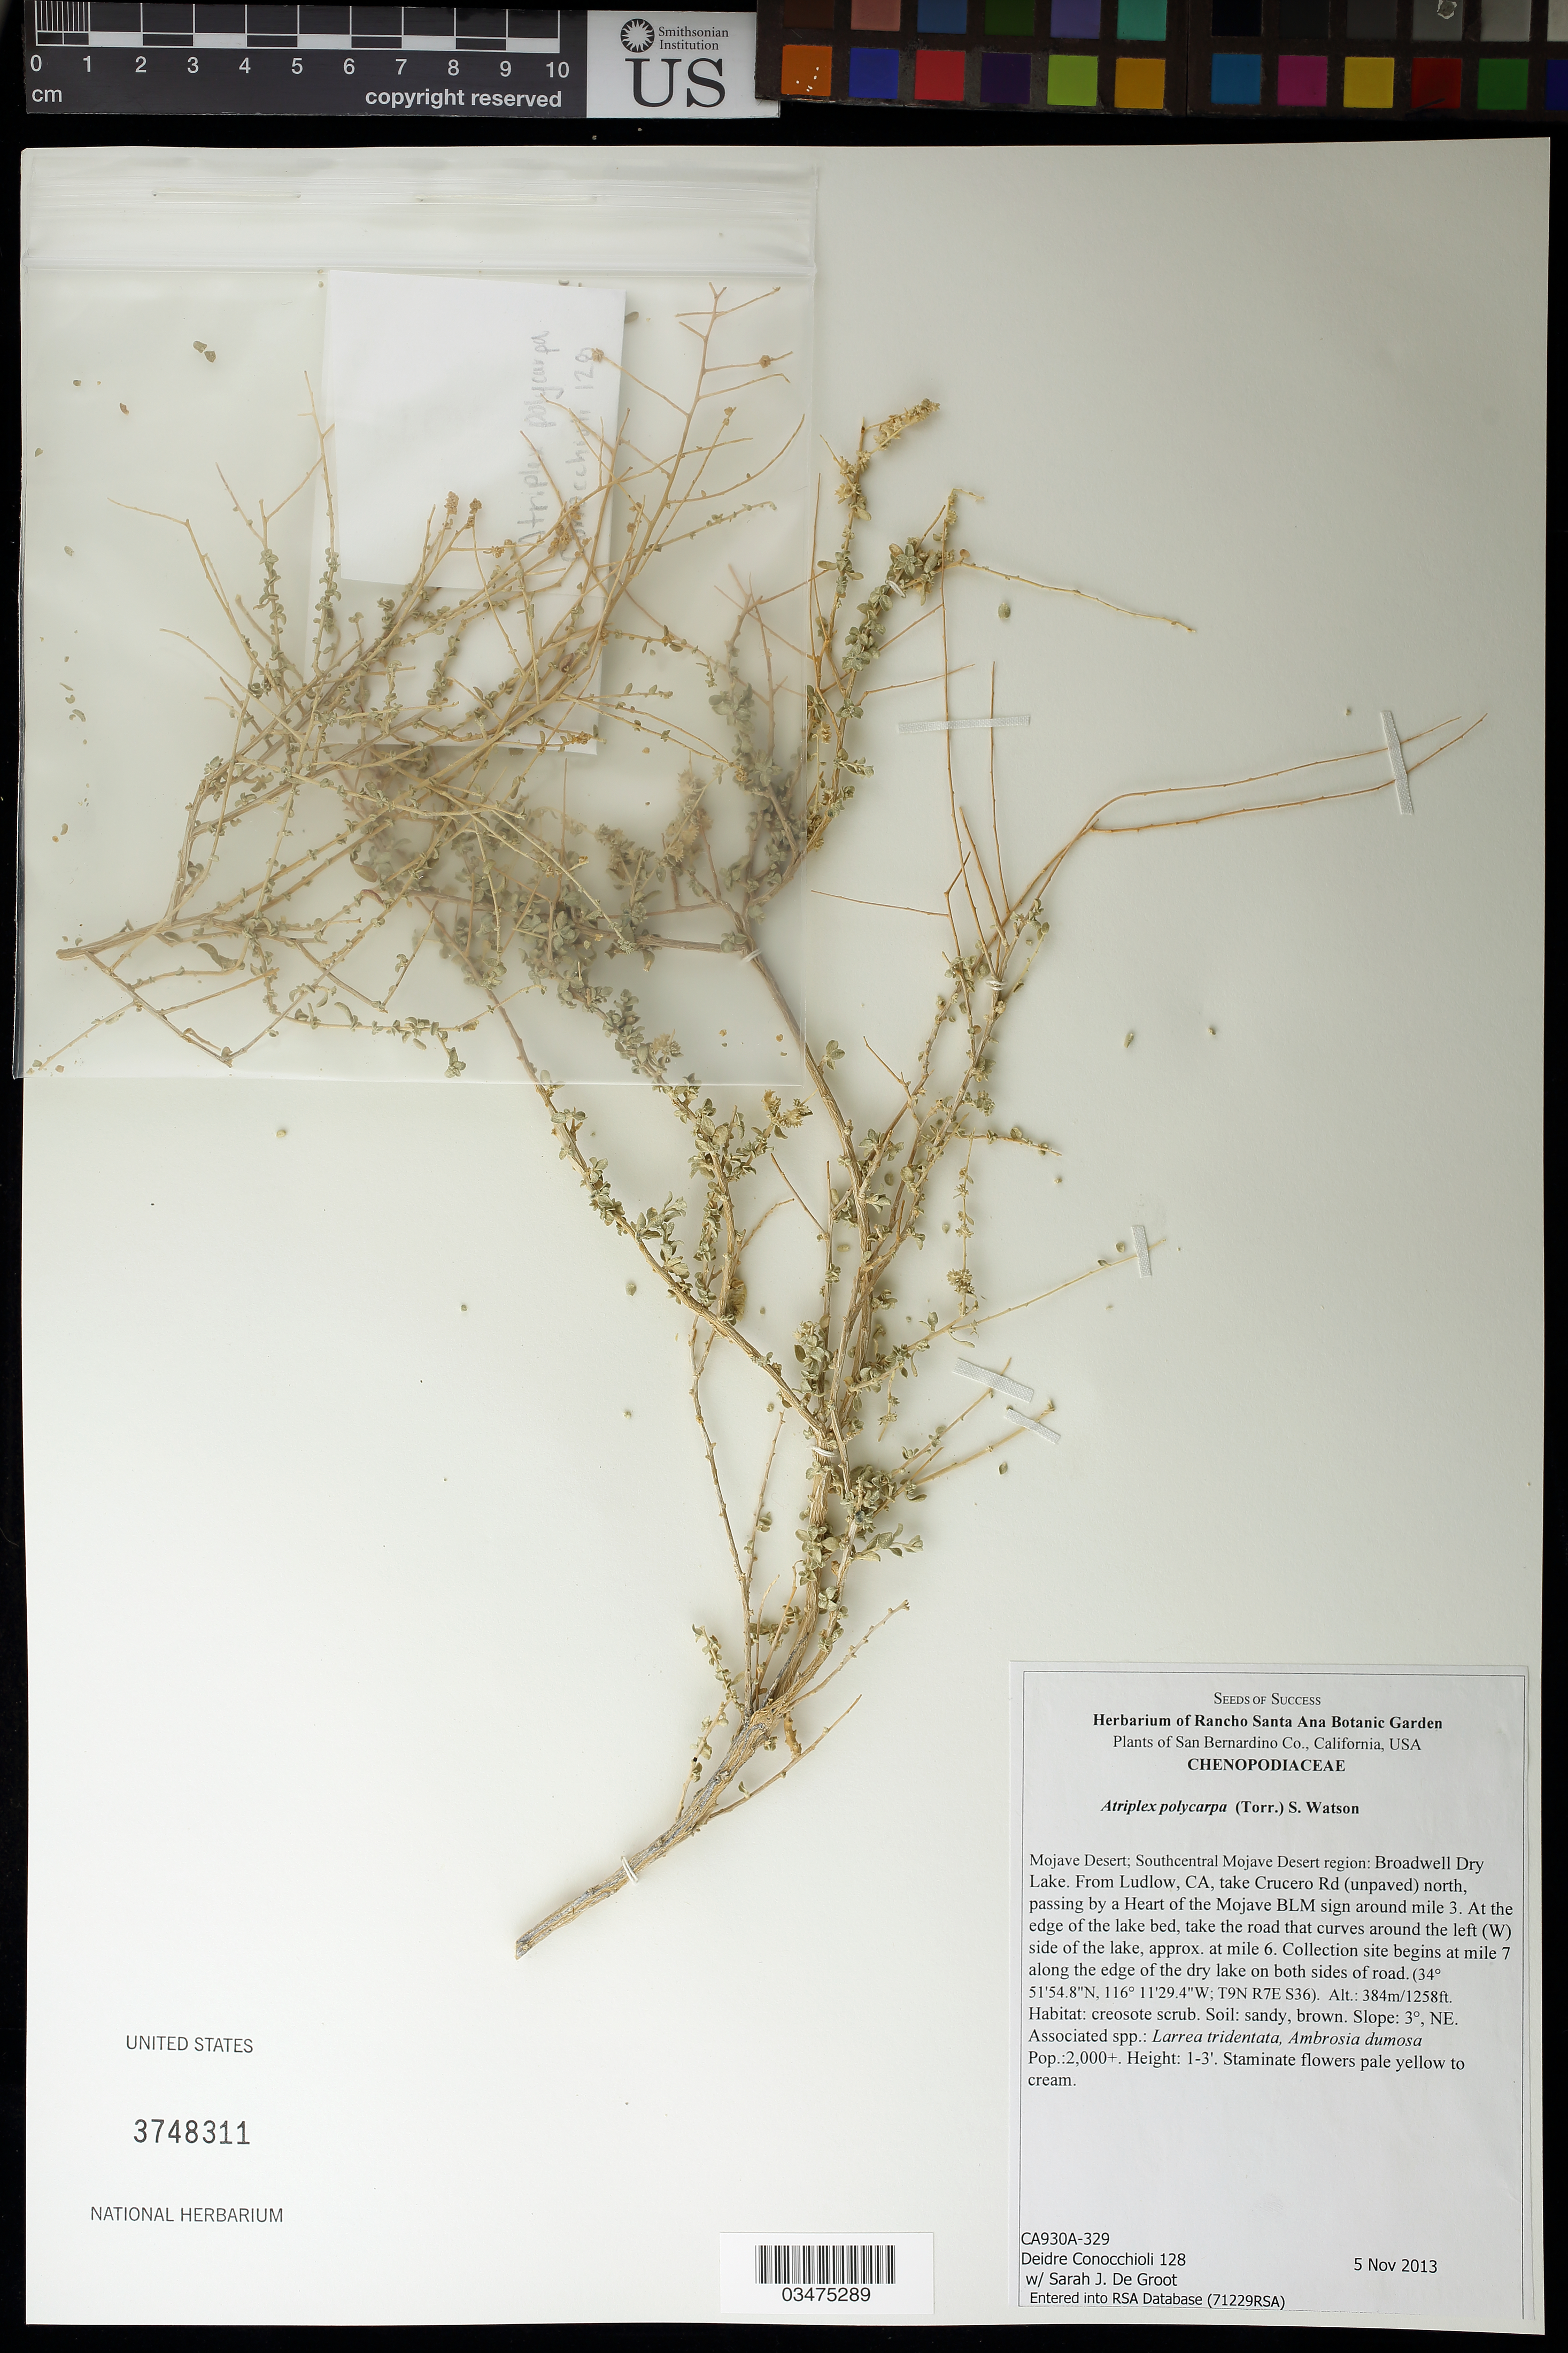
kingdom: Plantae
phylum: Tracheophyta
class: Magnoliopsida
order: Caryophyllales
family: Amaranthaceae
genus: Atriplex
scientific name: Atriplex polycarpa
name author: (Torr.) S. Watson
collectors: D. Conocchioli & S. De Groot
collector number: CA930A-329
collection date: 2013-11-05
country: United States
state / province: California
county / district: San Bernardino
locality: Broadway Dry Lake.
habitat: Creosote scrub, sandy brown soil.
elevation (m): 383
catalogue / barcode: US 3748311